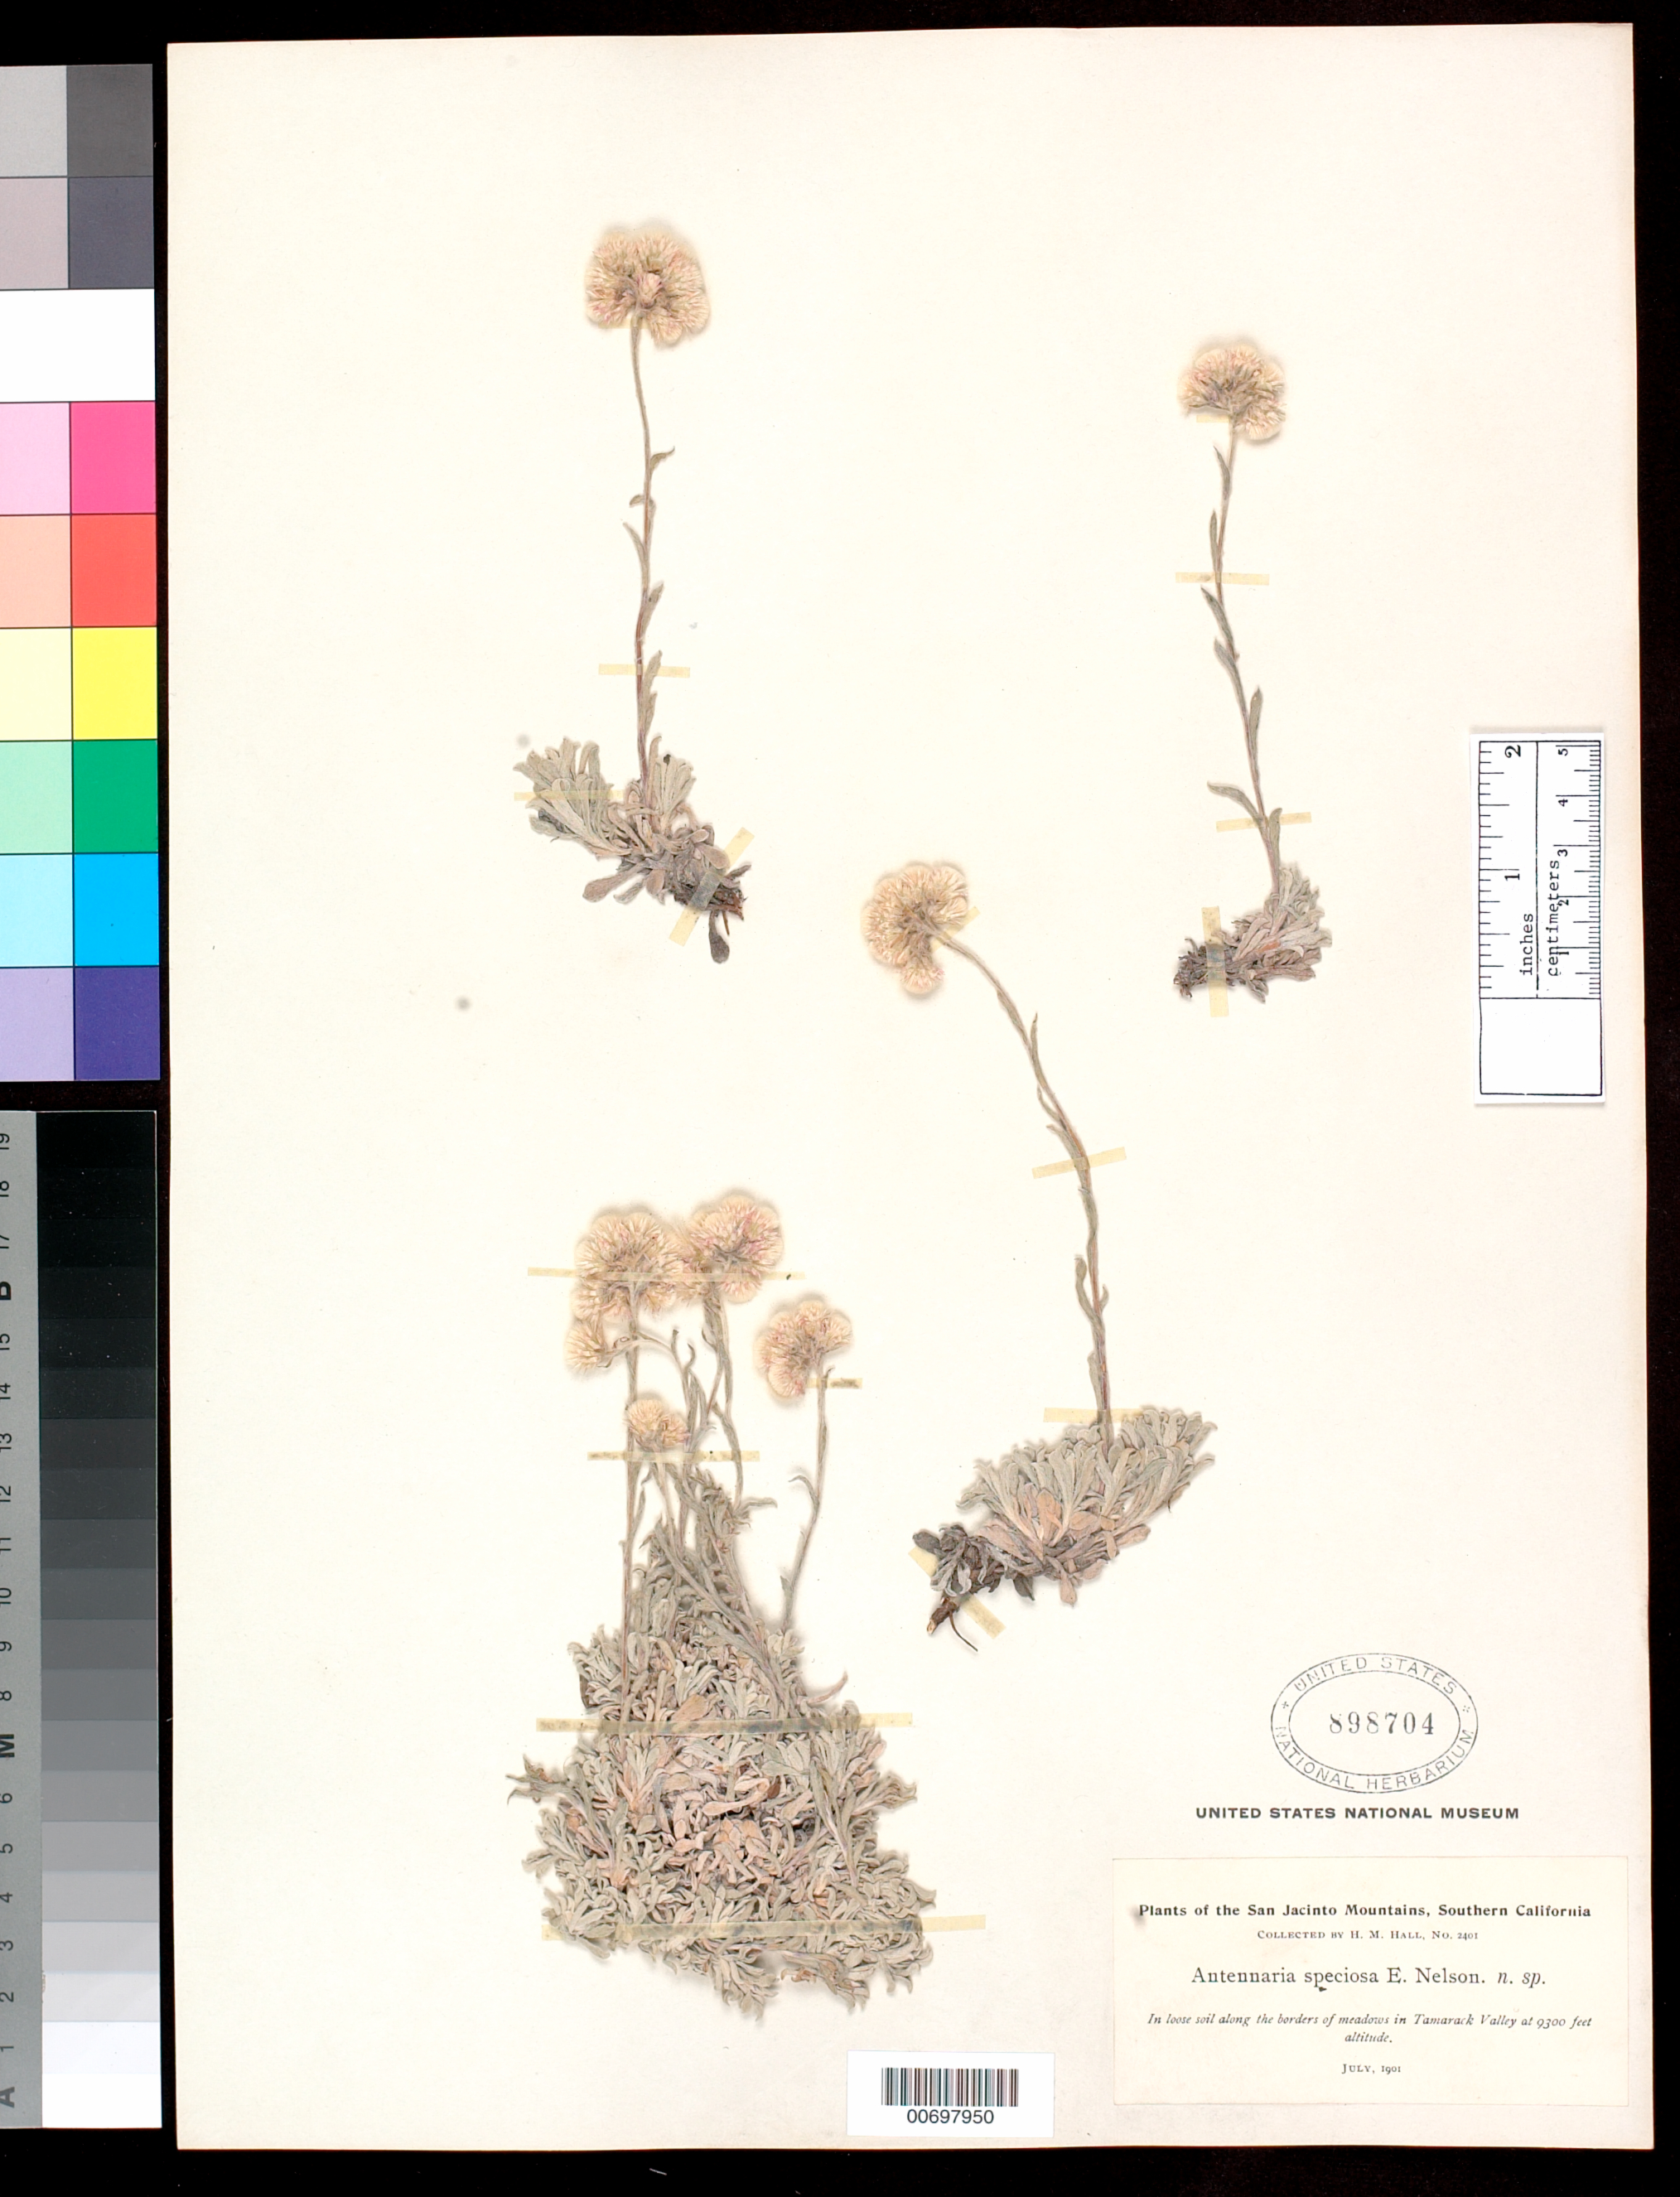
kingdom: Plantae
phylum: Tracheophyta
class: Magnoliopsida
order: Asterales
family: Asteraceae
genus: Antennaria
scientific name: Antennaria speciosa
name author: E.E. Nelson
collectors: H. M. Hall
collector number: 2401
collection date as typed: Jul 1901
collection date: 1901-07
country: United States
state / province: California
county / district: Riverside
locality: San Jacinto Mts. In soil along the borders of meadows in Tamarack Valley.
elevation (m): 2835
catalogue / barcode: US 898704